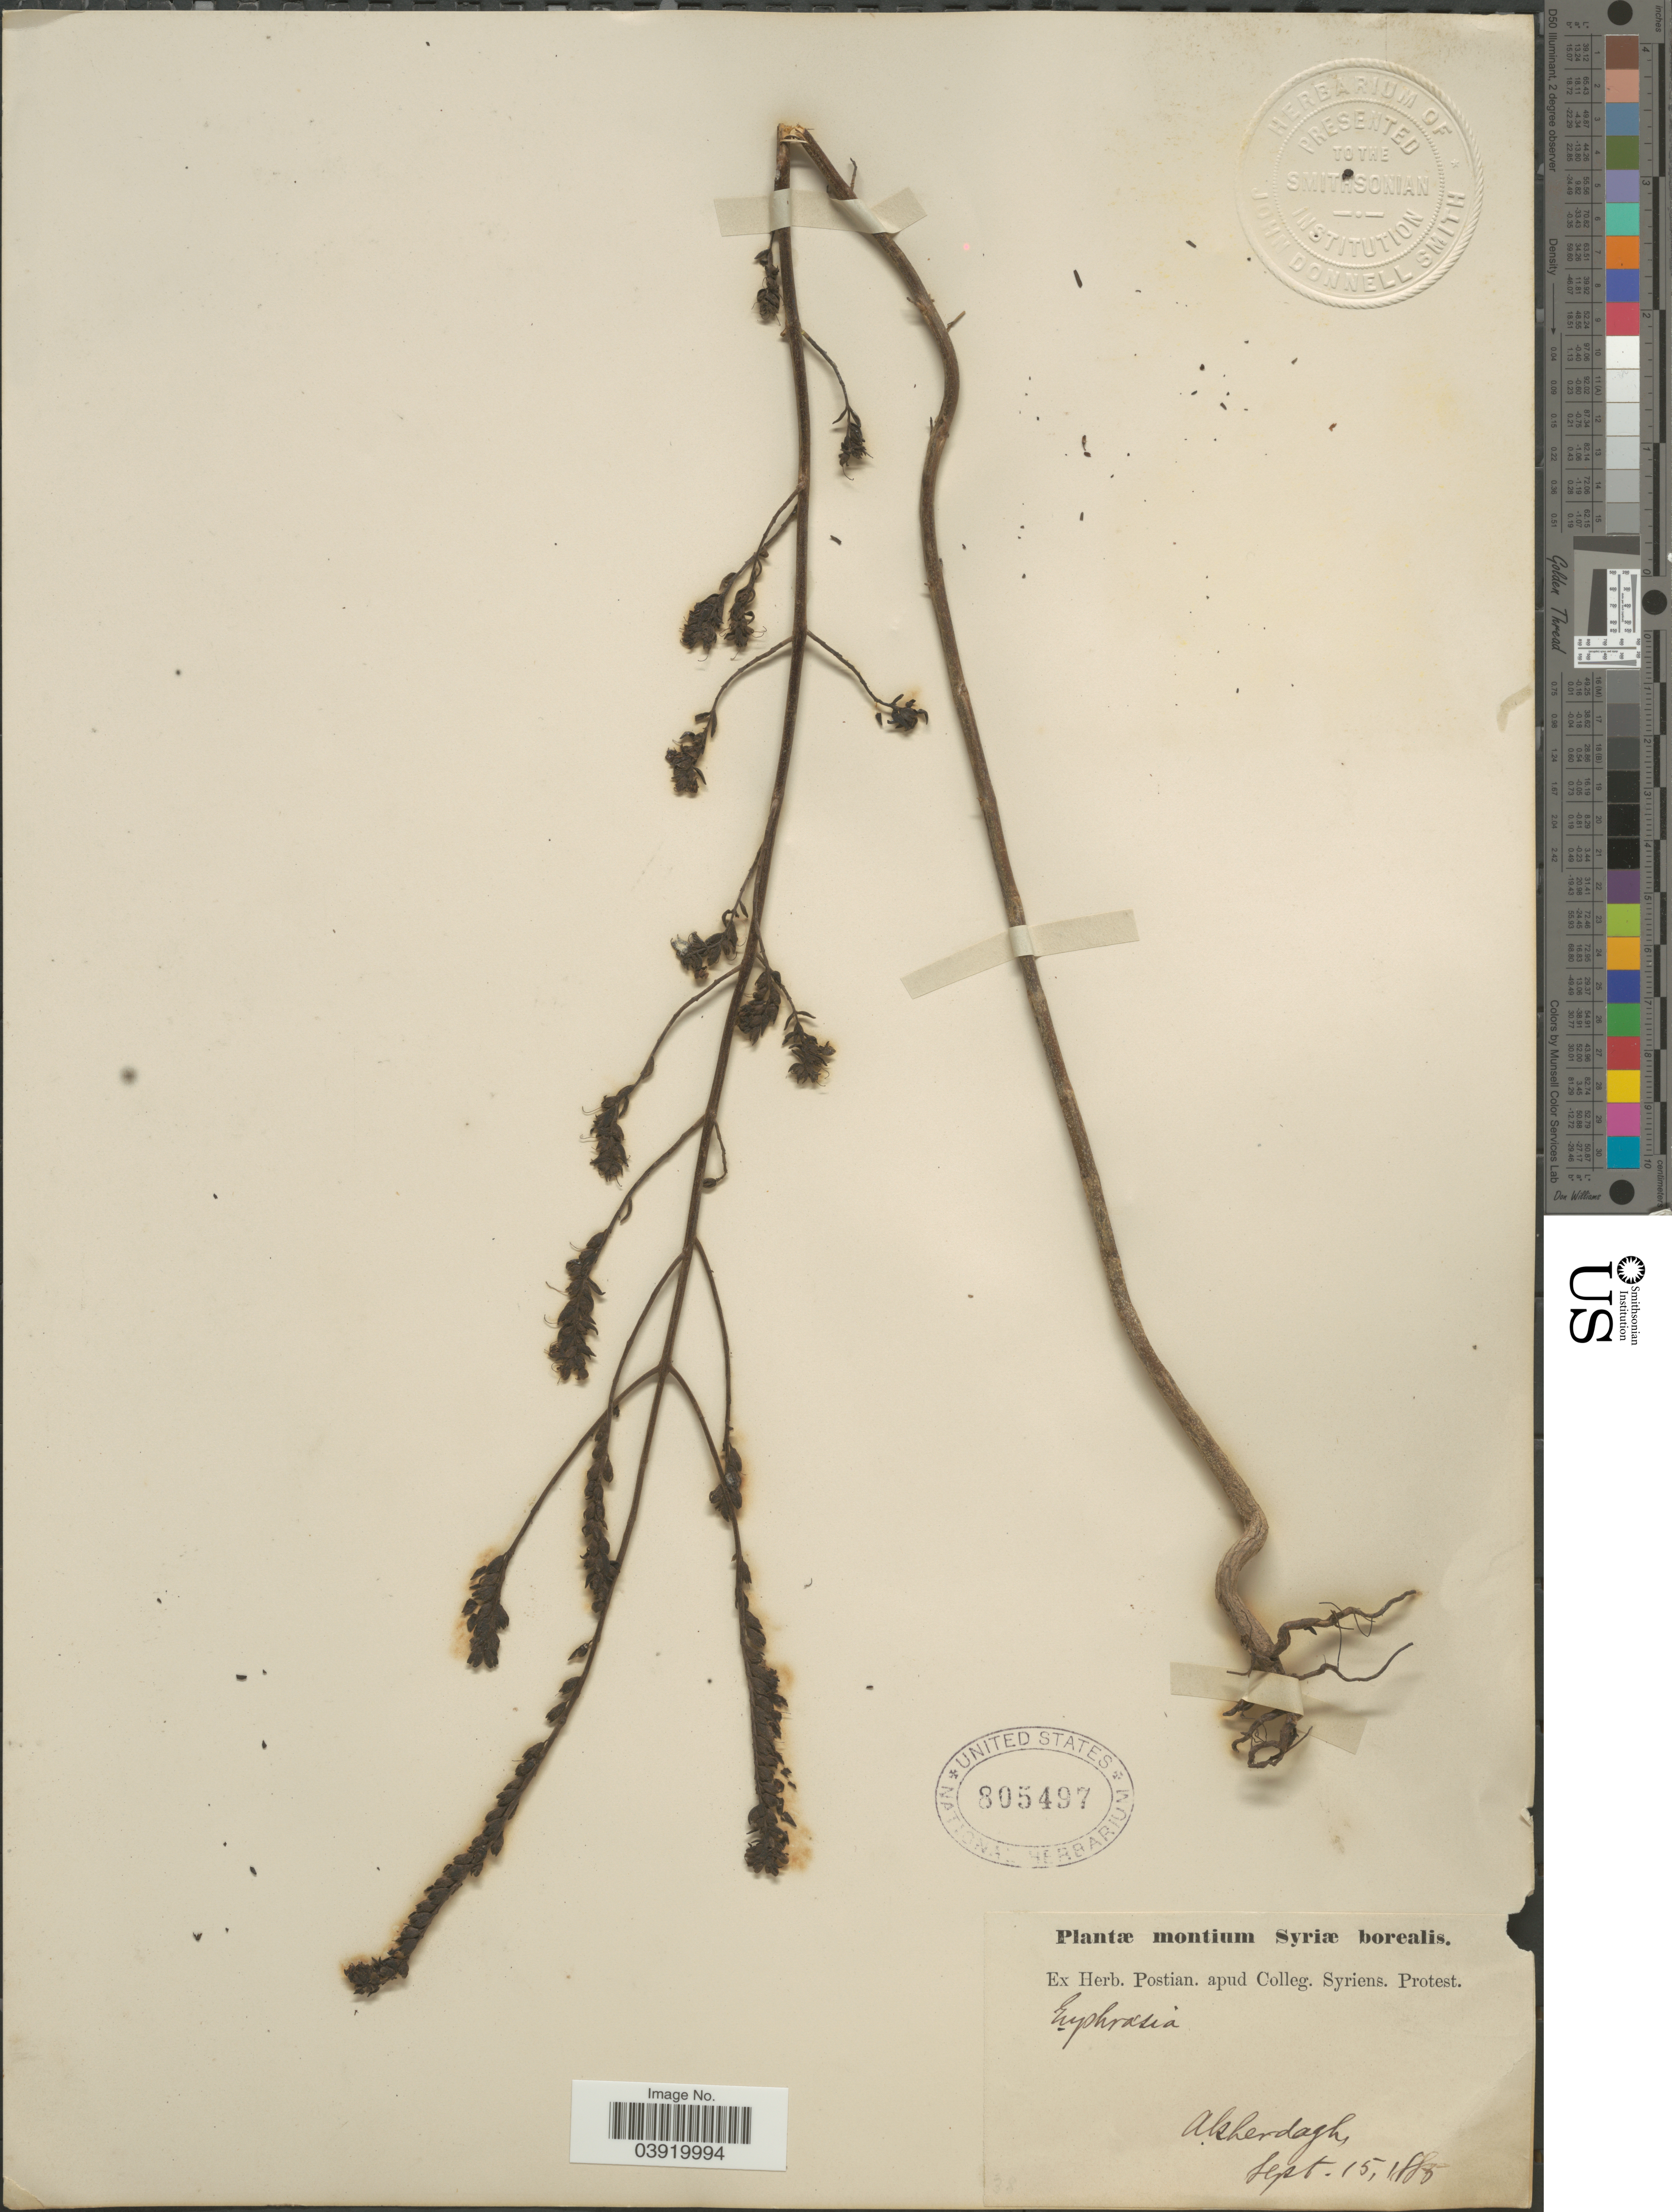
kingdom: Plantae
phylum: Tracheophyta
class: Magnoliopsida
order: Lamiales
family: Orobanchaceae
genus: Odontites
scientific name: Odontites sp.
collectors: ex herb. Postian. apud Colleg. Syriens. Protest. USE "Fannie P. A. Shepard" (10308853) AS PRIMARY COLLECTOR INSTEAD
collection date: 1885-09-15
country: Syria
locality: Montium Syriæ borealis. Akherdagh.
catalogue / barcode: US 805497